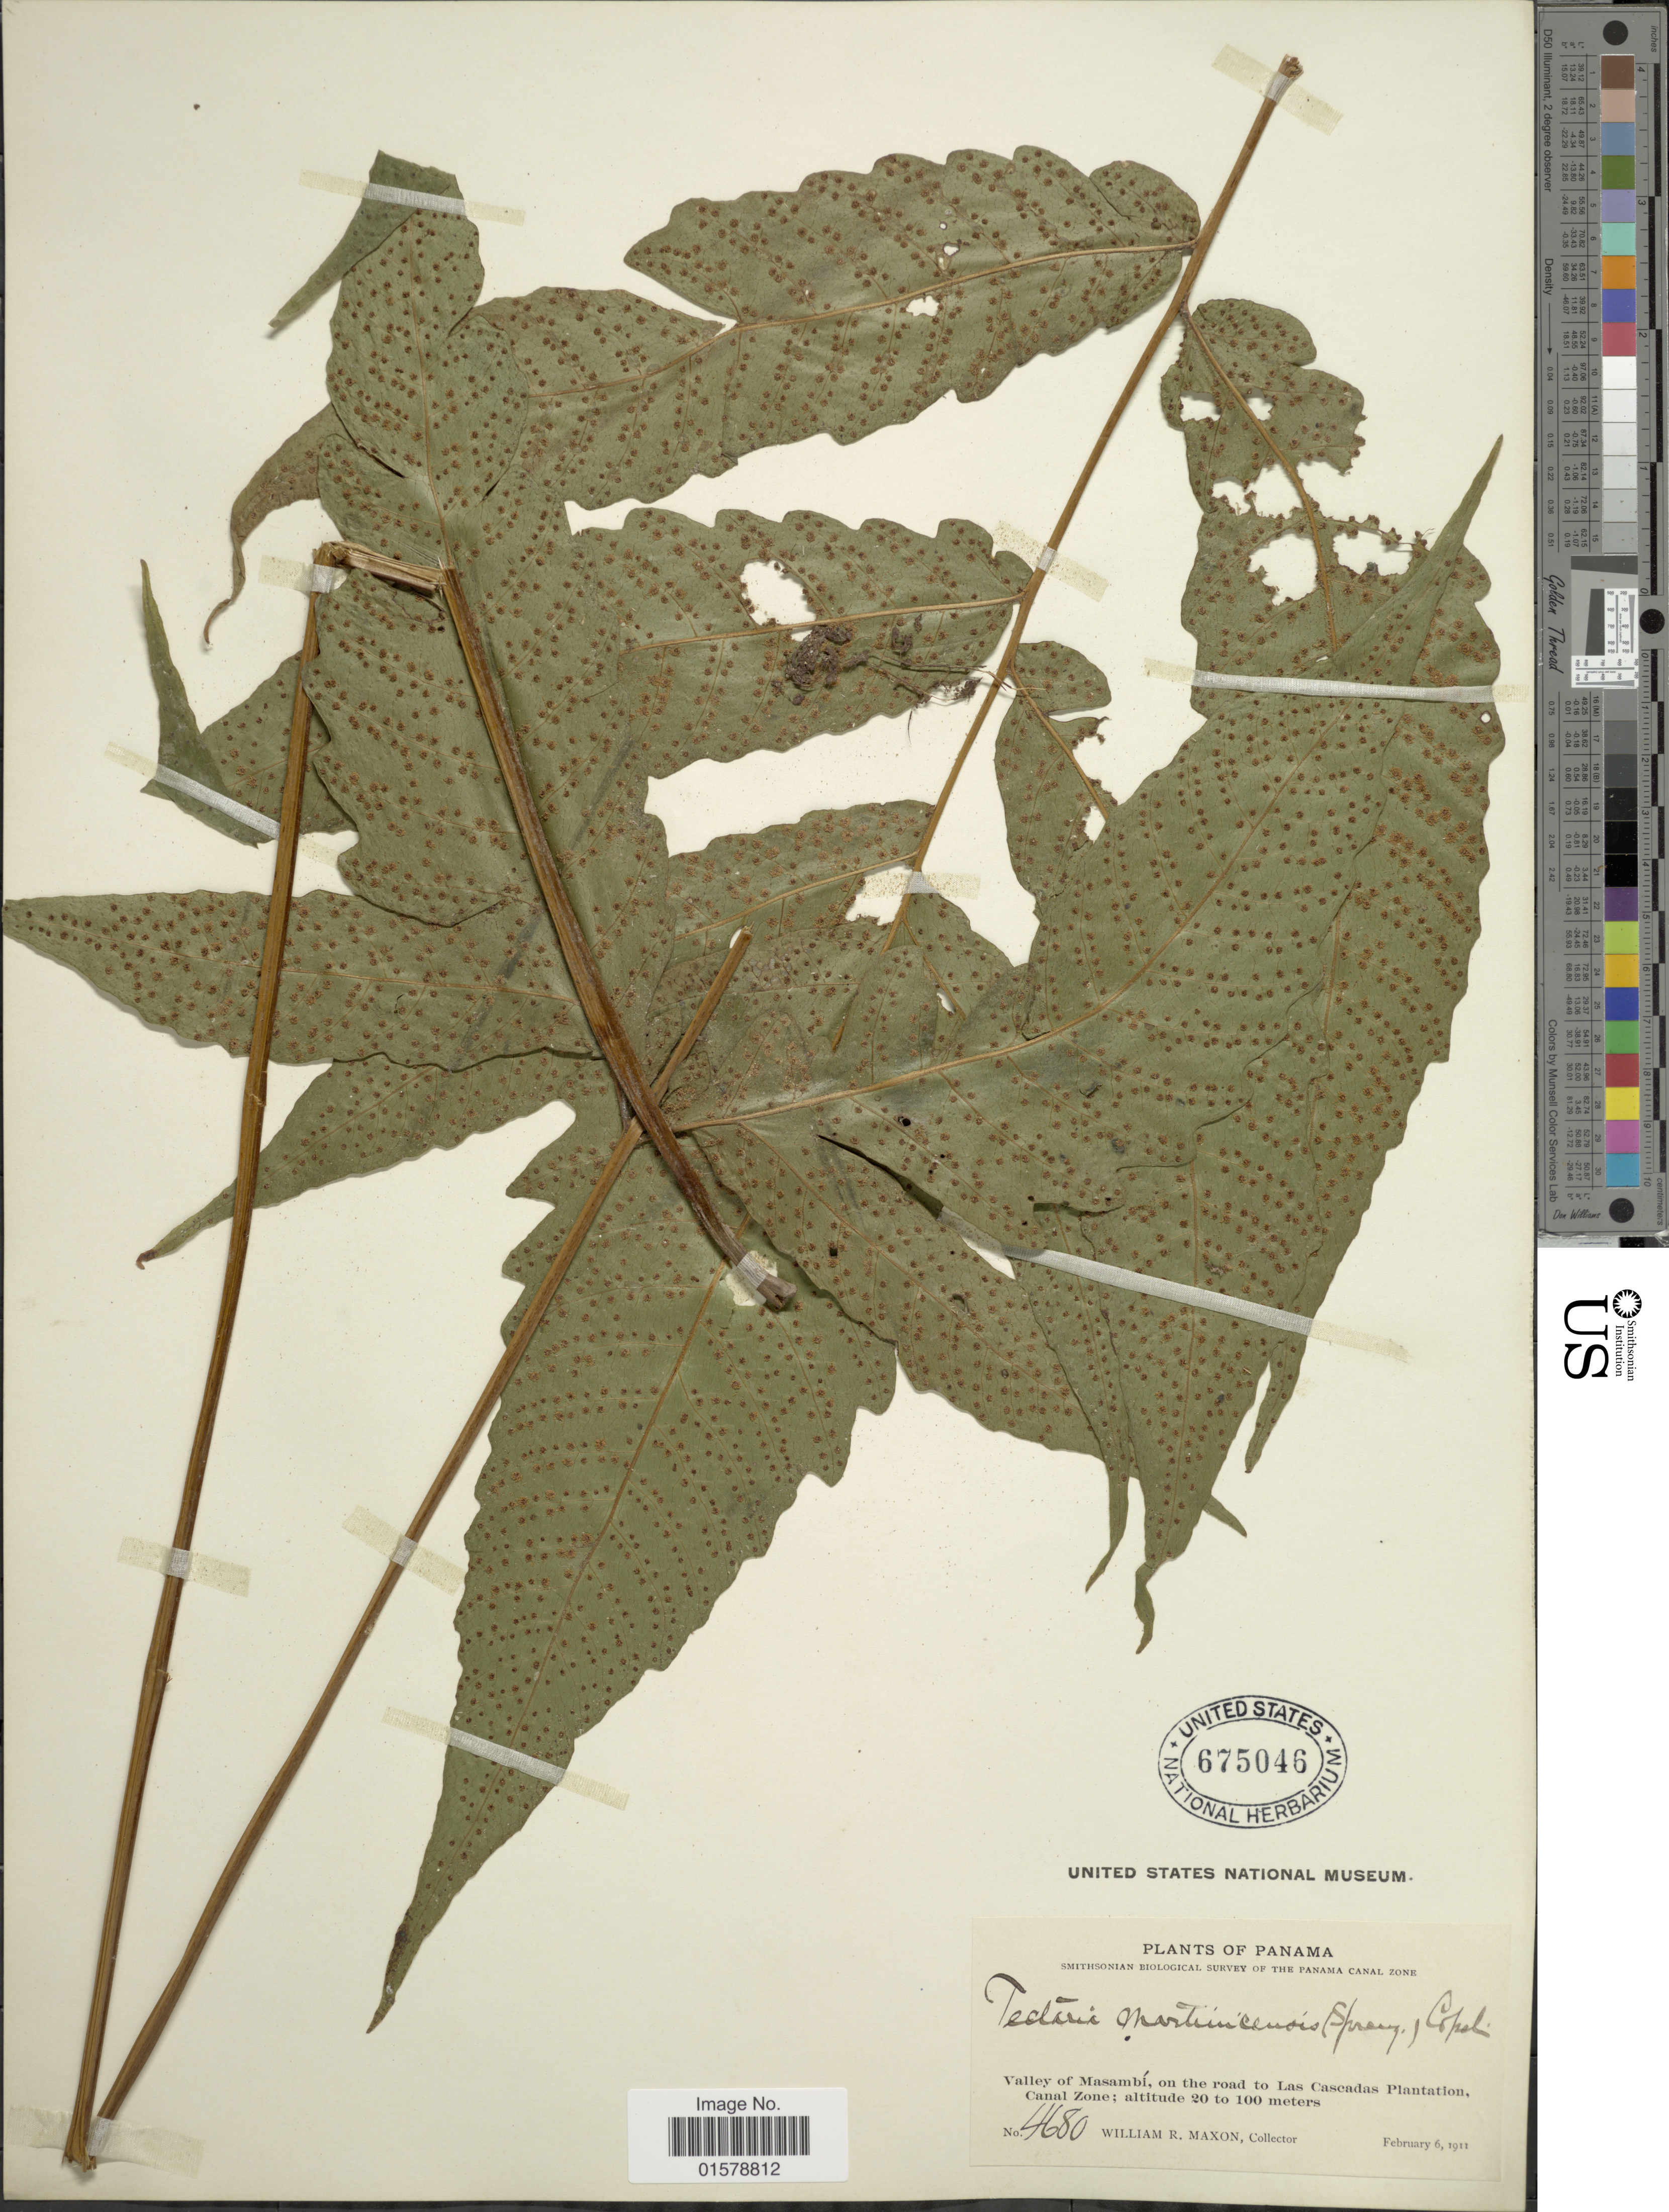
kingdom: Plantae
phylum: Tracheophyta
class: Polypodiopsida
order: Polypodiales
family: Tectariaceae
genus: Tectaria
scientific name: Tectaria pilosa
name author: (Fée) Maxon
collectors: W. R. Maxon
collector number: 4680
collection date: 1911-02-06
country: Panama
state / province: Colón / Panamá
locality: Valley of Masambi on the road to Las Cascadas Plantation Canal Zone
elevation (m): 20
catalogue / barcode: US 675046